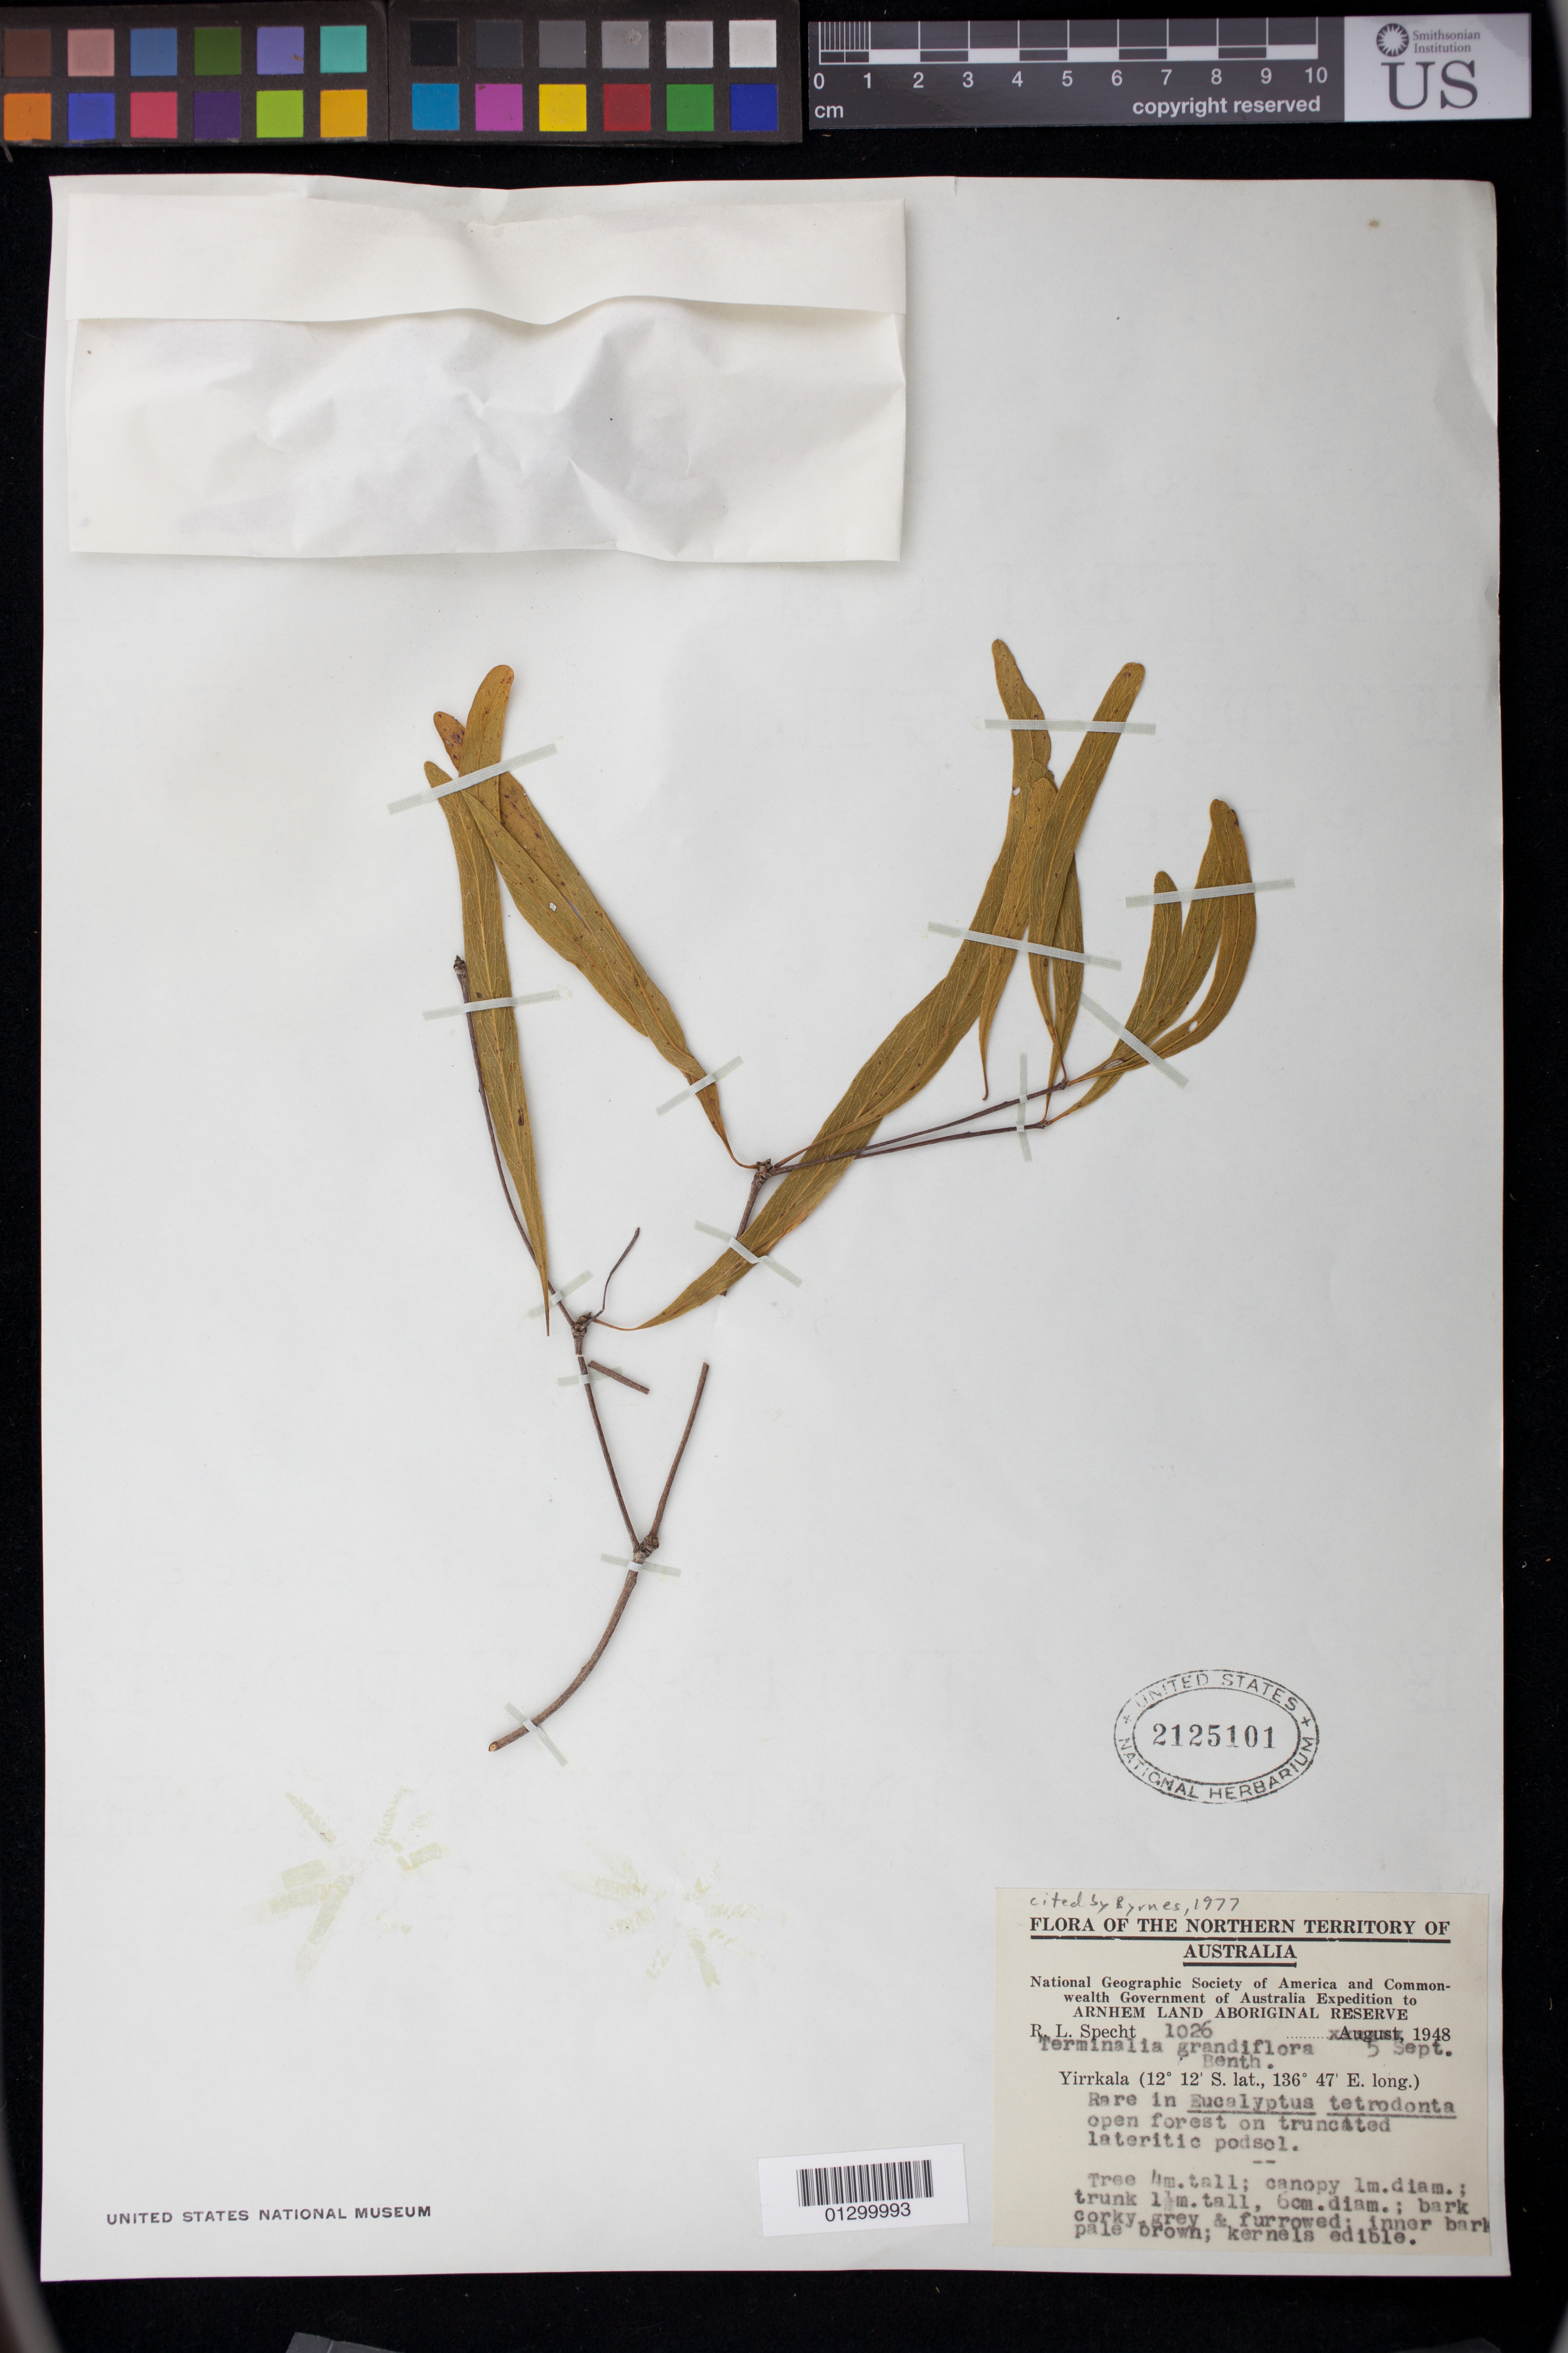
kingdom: Plantae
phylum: Tracheophyta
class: Magnoliopsida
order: Myrtales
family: Combretaceae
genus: Terminalia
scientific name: Terminalia grandiflora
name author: Benth.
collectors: R. L. Specht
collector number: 1026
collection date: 1948-09-05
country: Australia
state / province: Northern Territory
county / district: East Arnhem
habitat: Rare in Eucalyptus tetrodonta open forest on truncated lateritic podsol.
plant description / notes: Tree 4 m. tall; canopy 1 m. diam.; trunk 1.5 m. tall, 6 cm. diam.; bark corky grey and furrowed; inner bark pale brown; kernels edible.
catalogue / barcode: US 2125101